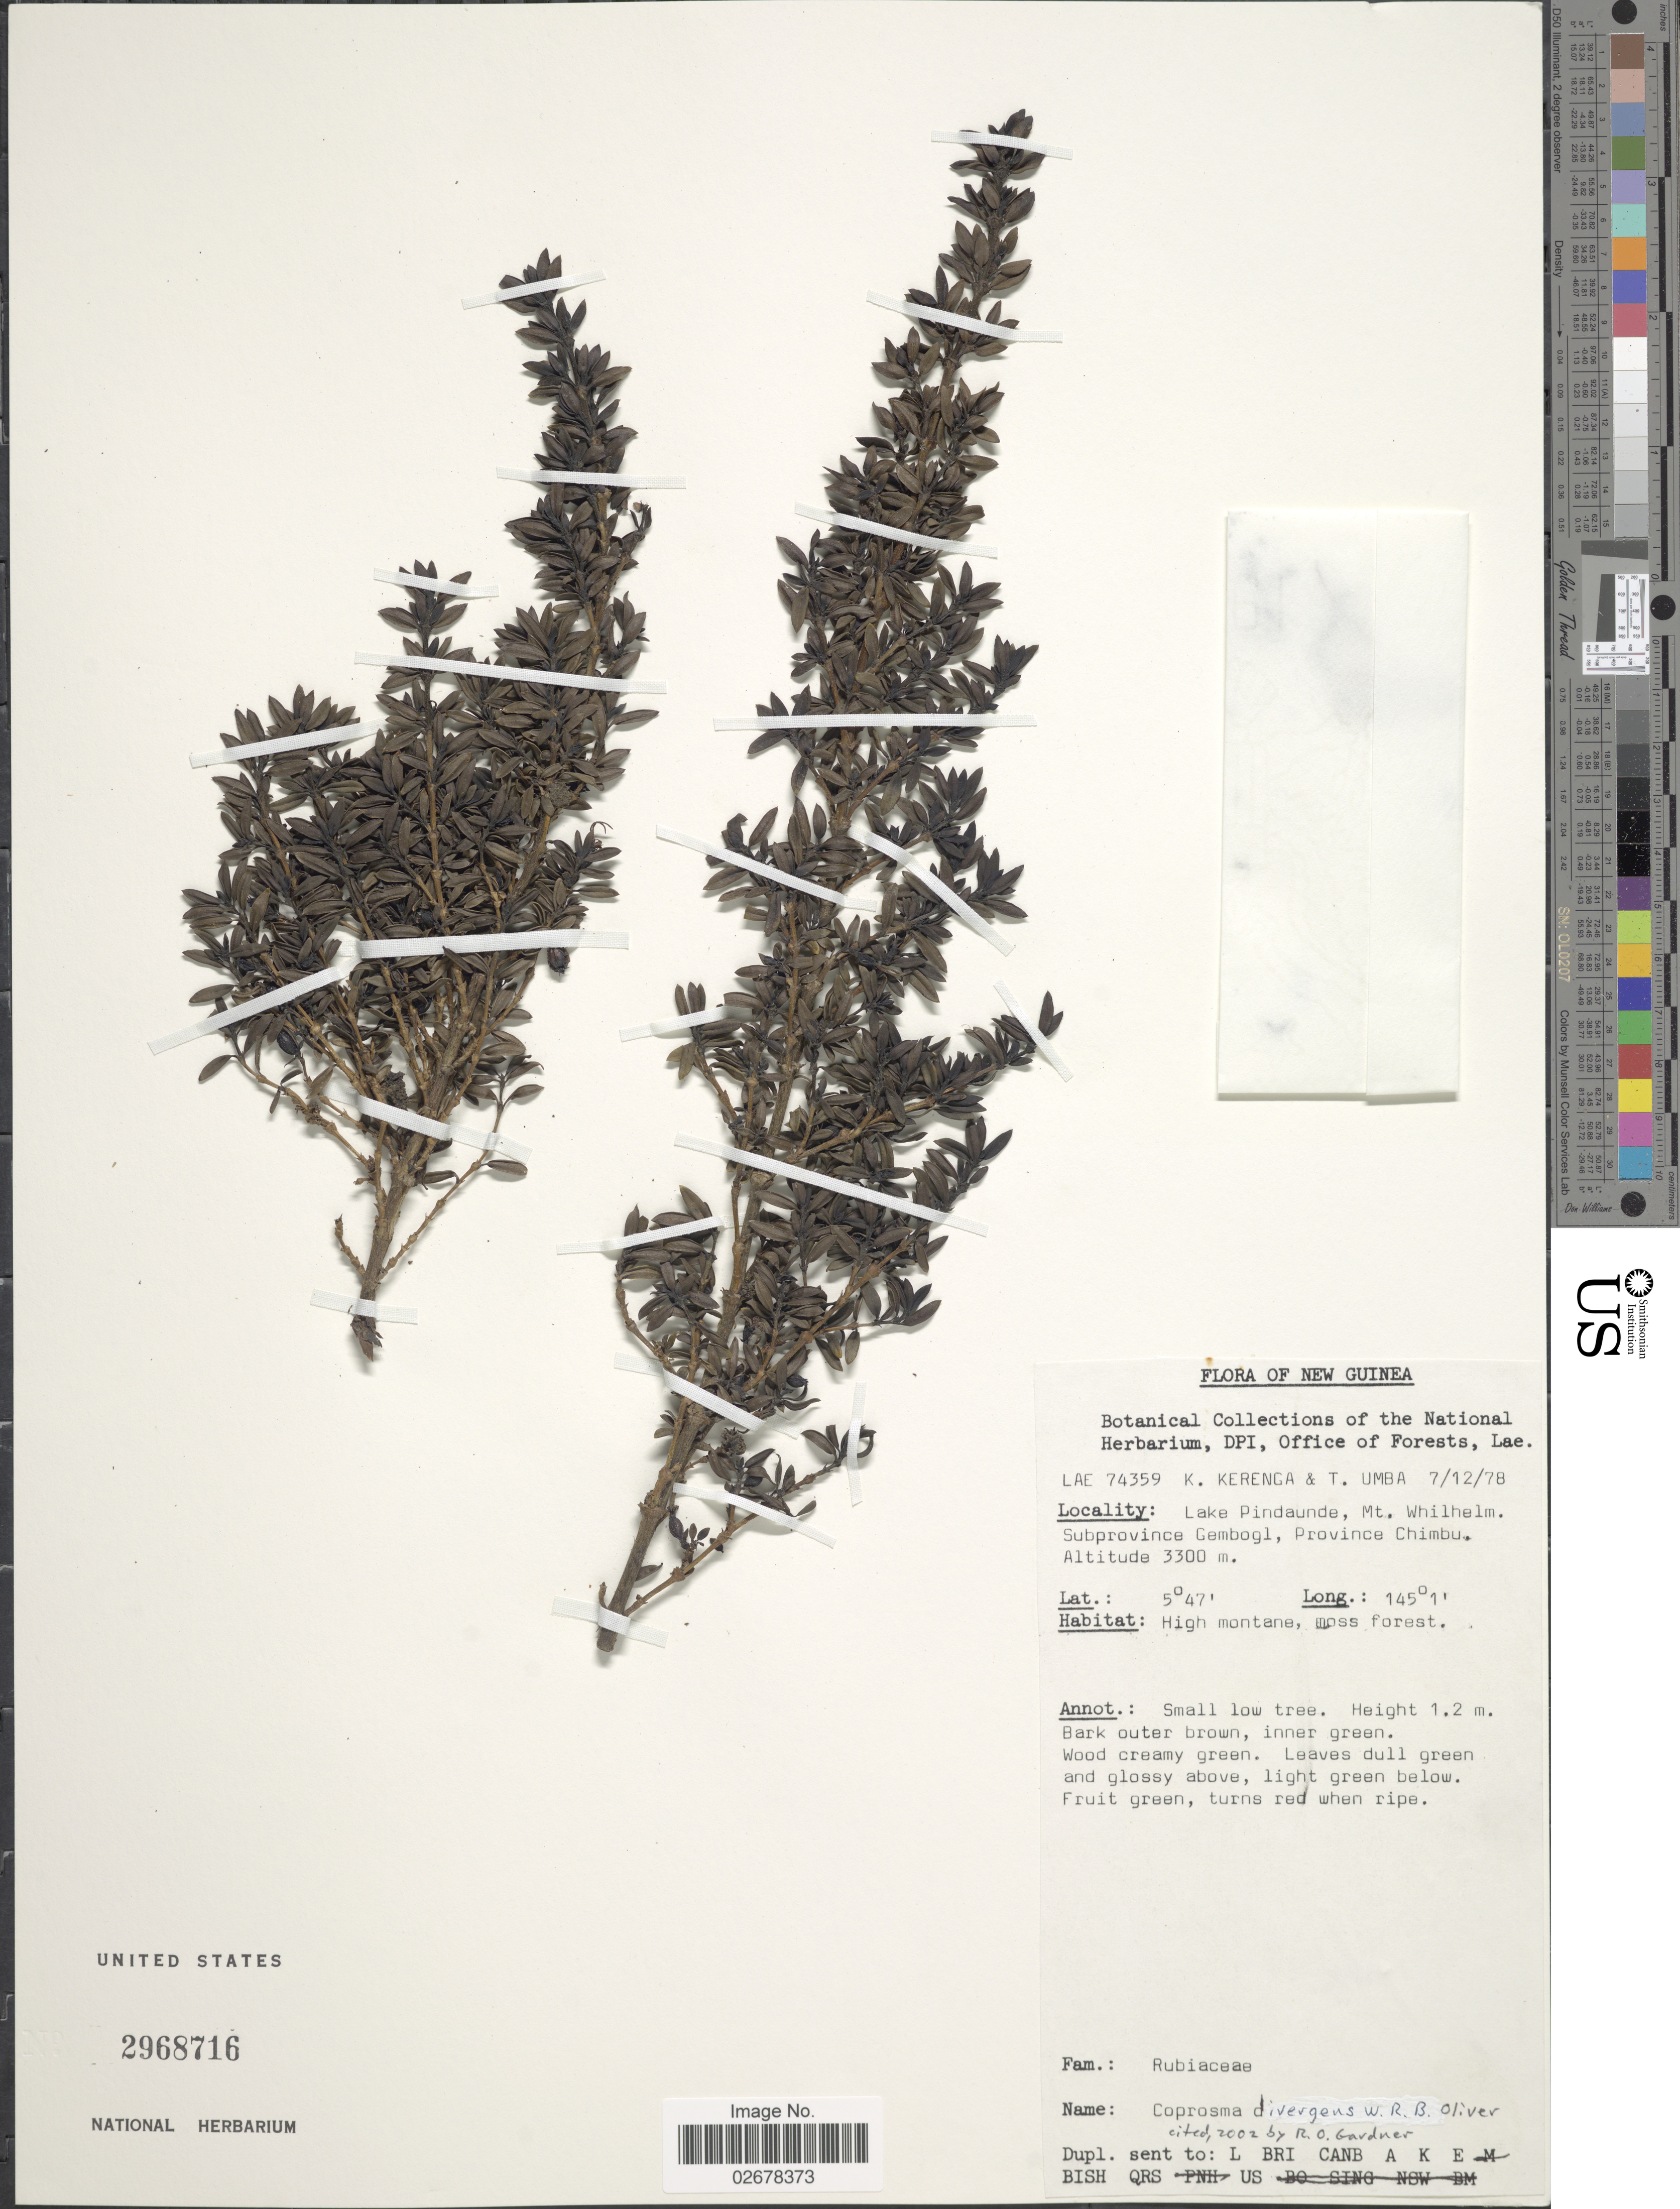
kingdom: Plantae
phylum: Tracheophyta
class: Magnoliopsida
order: Gentianales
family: Rubiaceae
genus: Coprosma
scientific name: Coprosma divergens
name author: W.R.B. Oliv.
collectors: K. Kerenga & T. Umba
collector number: LAE 74359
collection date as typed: Transcribed d/m/y: 7/12/78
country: Papua New Guinea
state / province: Chimbu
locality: New Guinea, Lake Pindaunde, Mt. Wilhelm, Subprovince Gembogl [interpreted].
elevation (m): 3300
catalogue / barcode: US 2968716